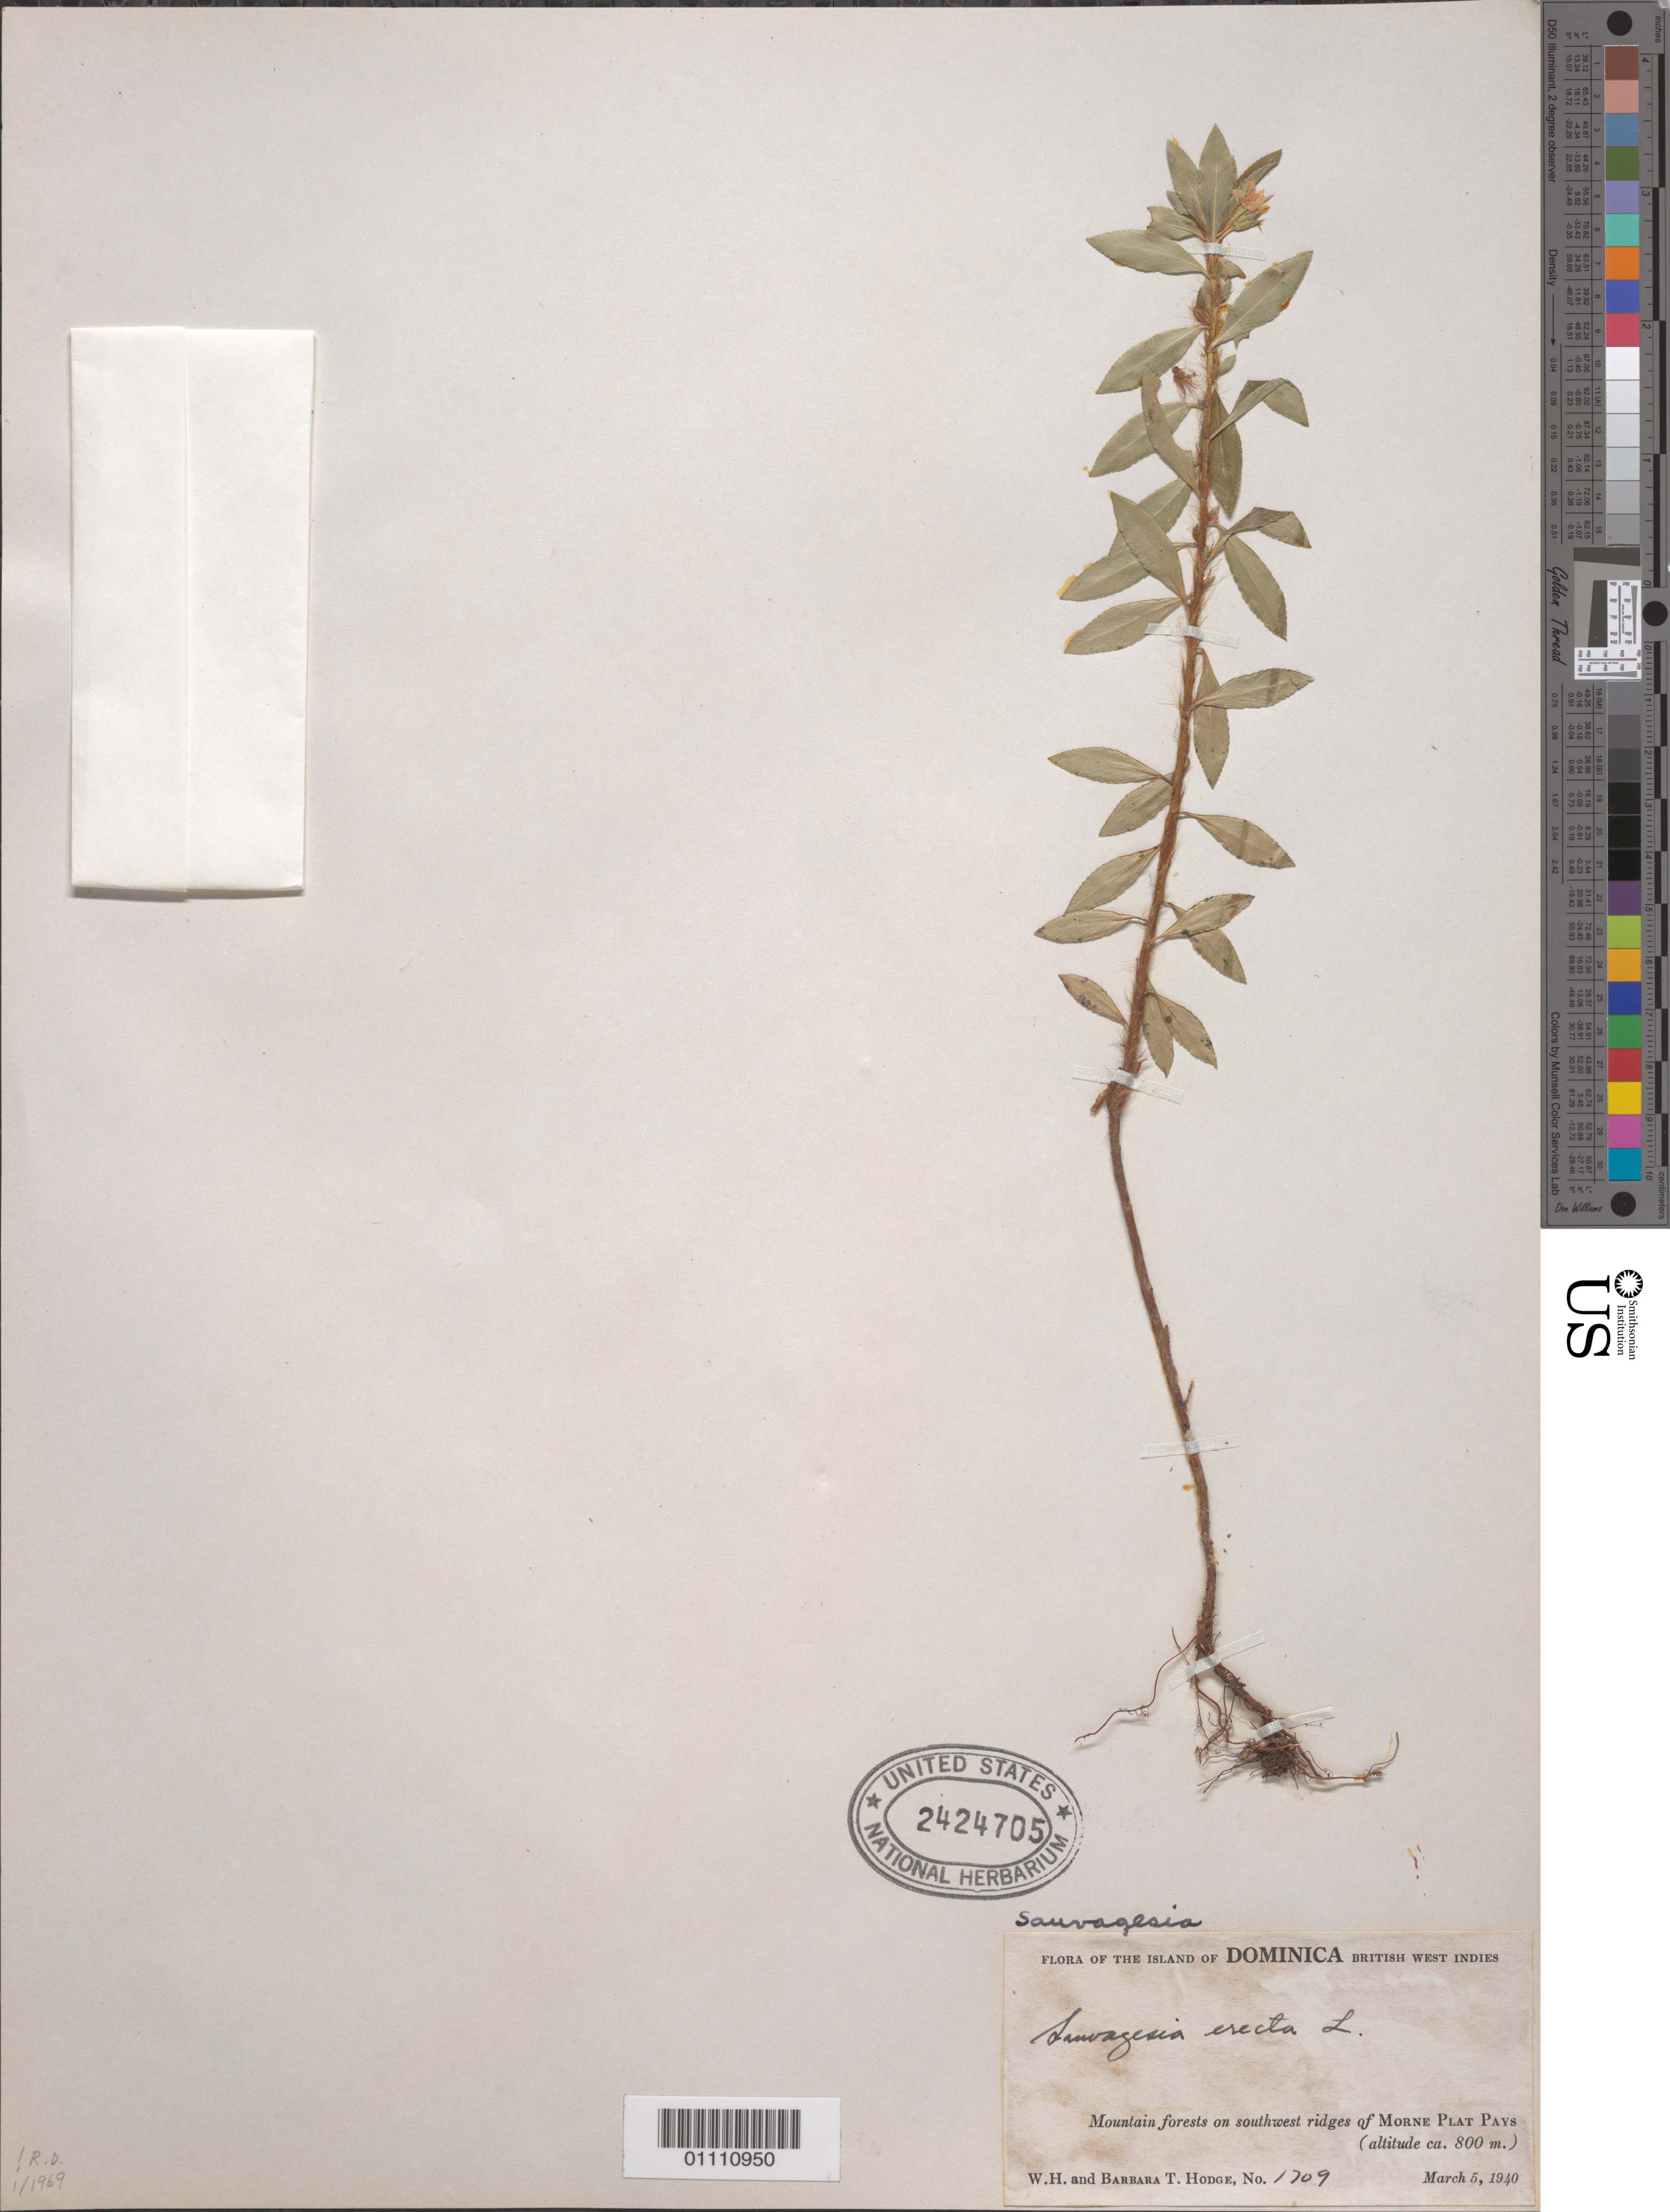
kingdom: Plantae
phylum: Tracheophyta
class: Magnoliopsida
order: Malpighiales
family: Ochnaceae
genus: Sauvagesia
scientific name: Sauvagesia erecta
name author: L.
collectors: W. Hodge & B. Hodge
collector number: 1709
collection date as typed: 05 Mar 1940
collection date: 1940-03-05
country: Dominica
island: Dominica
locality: mountain forests on southwest ridges of Morne Plat Pays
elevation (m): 800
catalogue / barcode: US 2424705